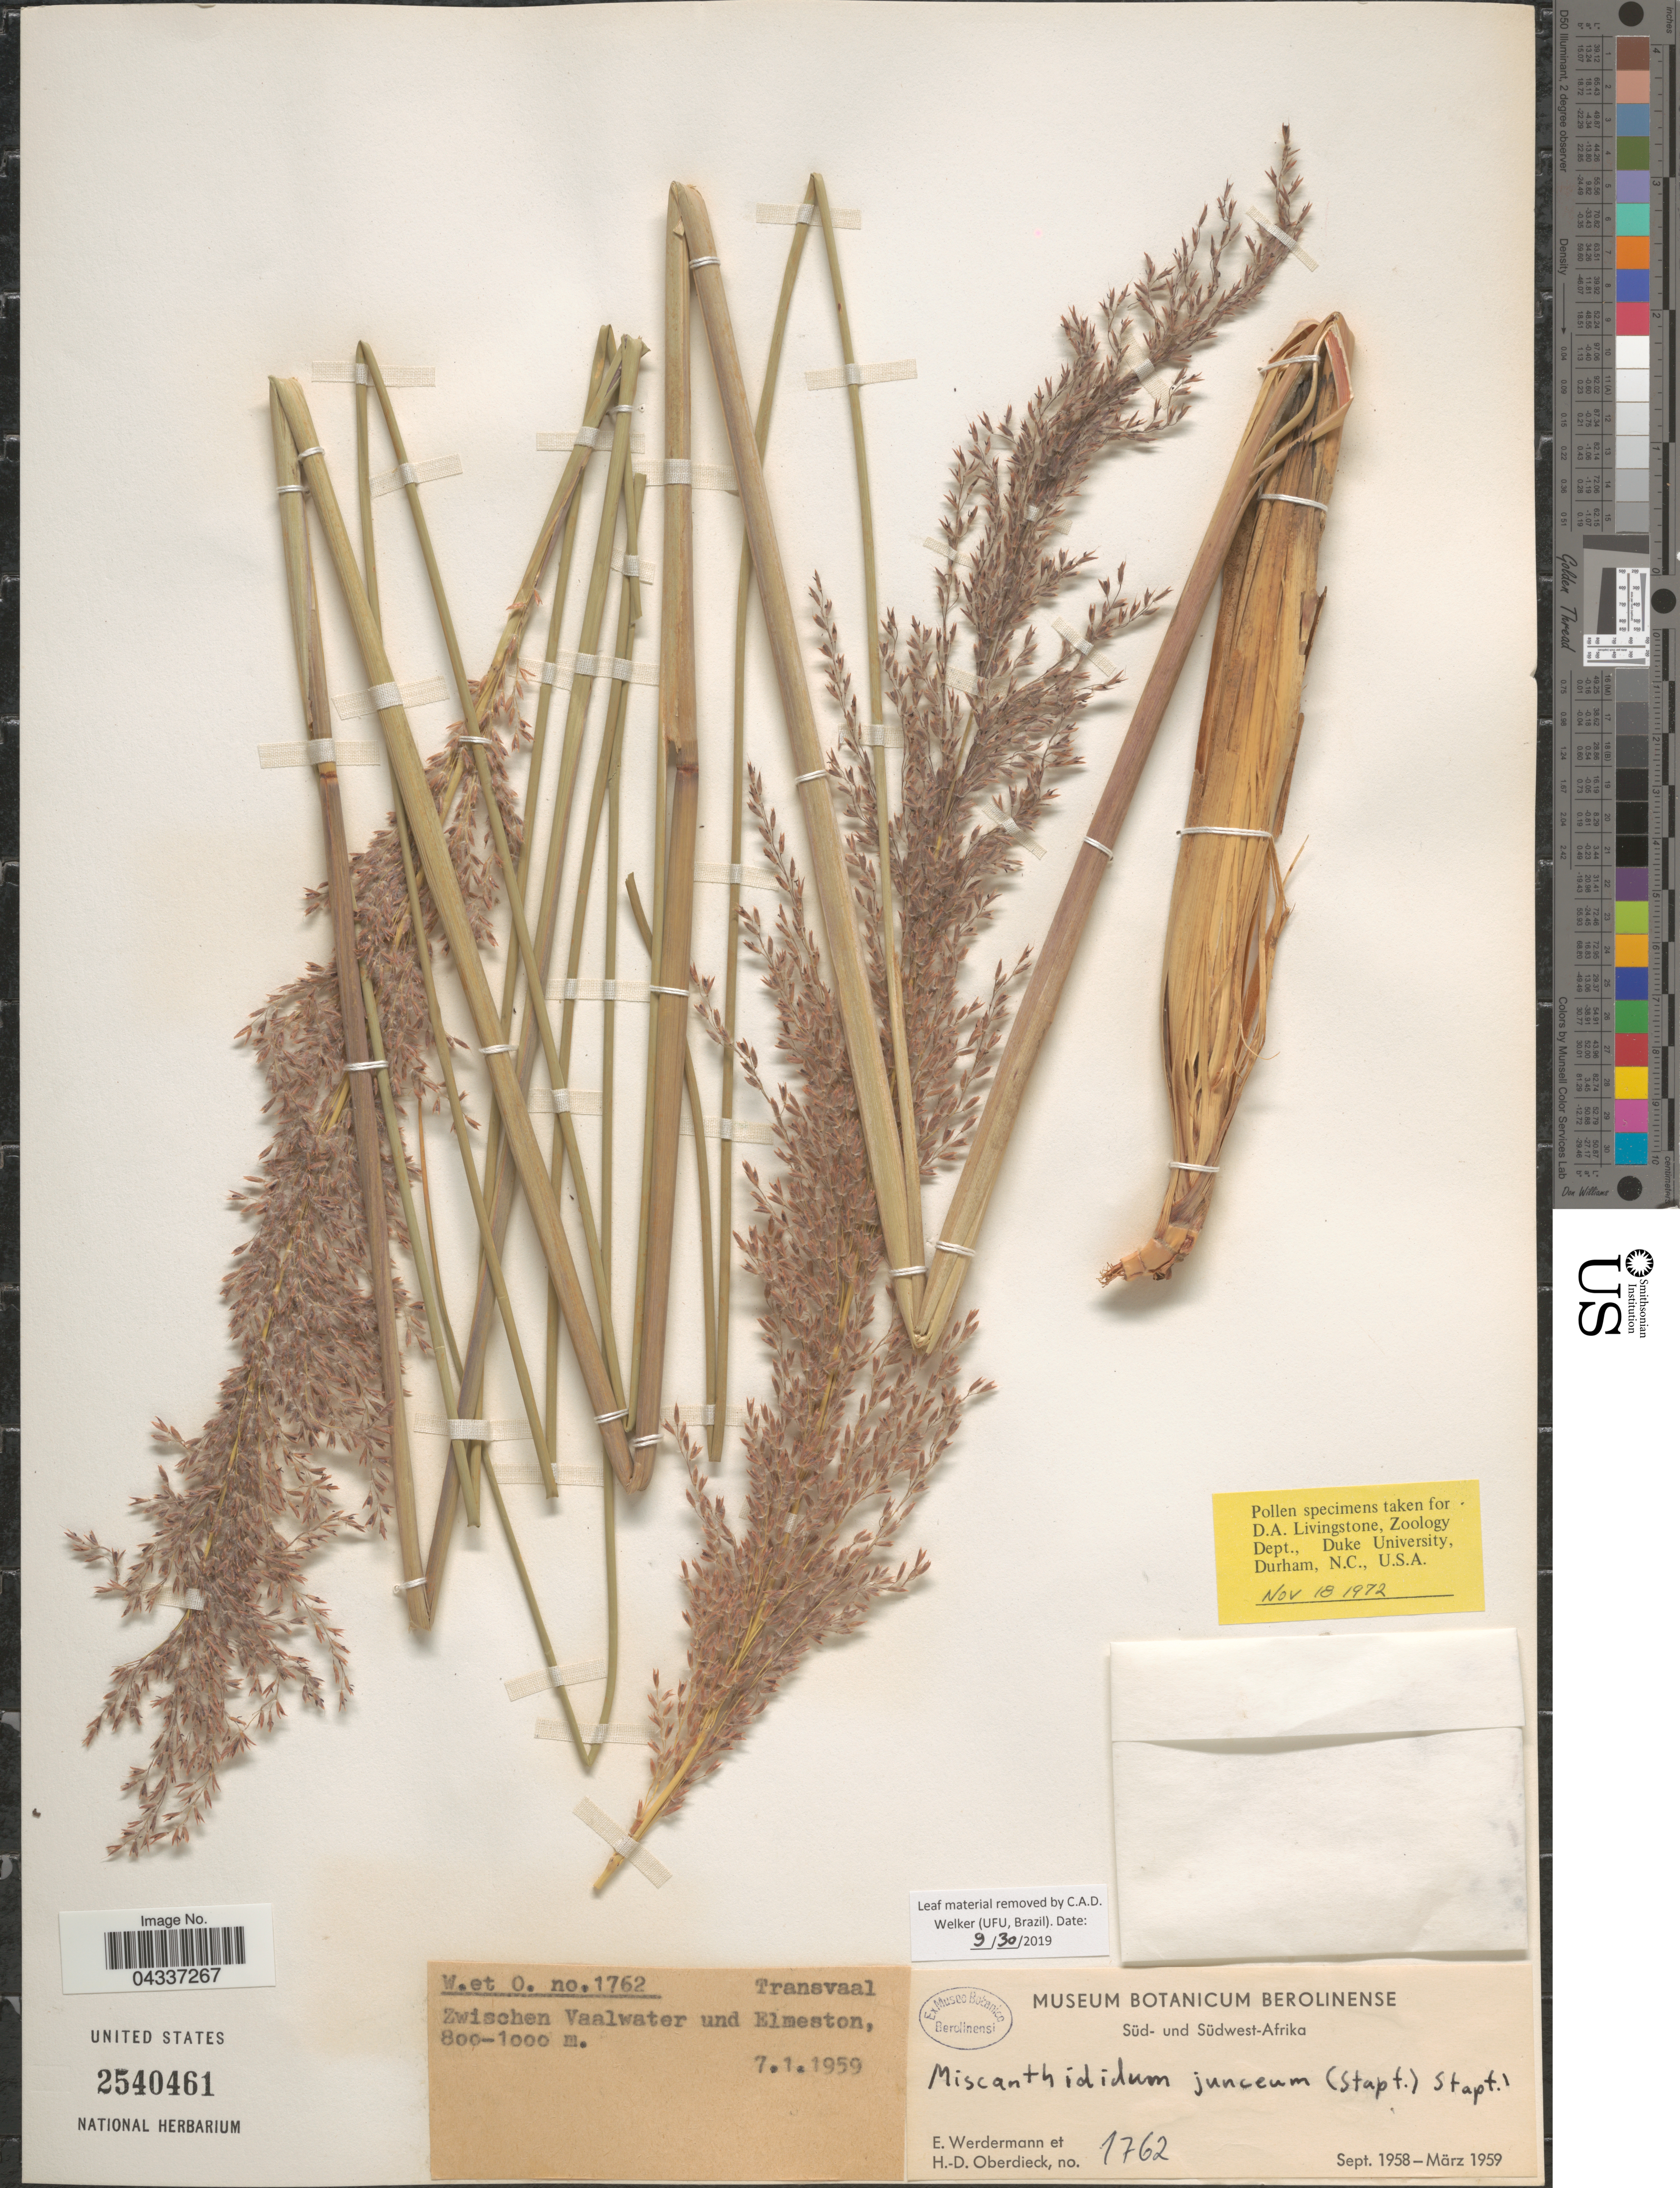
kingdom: Plantae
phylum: Tracheophyta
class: Liliopsida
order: Poales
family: Poaceae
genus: Miscanthidium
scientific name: Miscanthidium junceum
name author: (Stapf) Stapf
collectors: E. Werdermann & H. Oberdieck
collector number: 1762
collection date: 1959-01-07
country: South Africa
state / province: Limpopo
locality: Süd-Afrika. Transvaal. Zwischen Vaalwater und Elmeston.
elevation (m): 800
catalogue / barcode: US 2540461